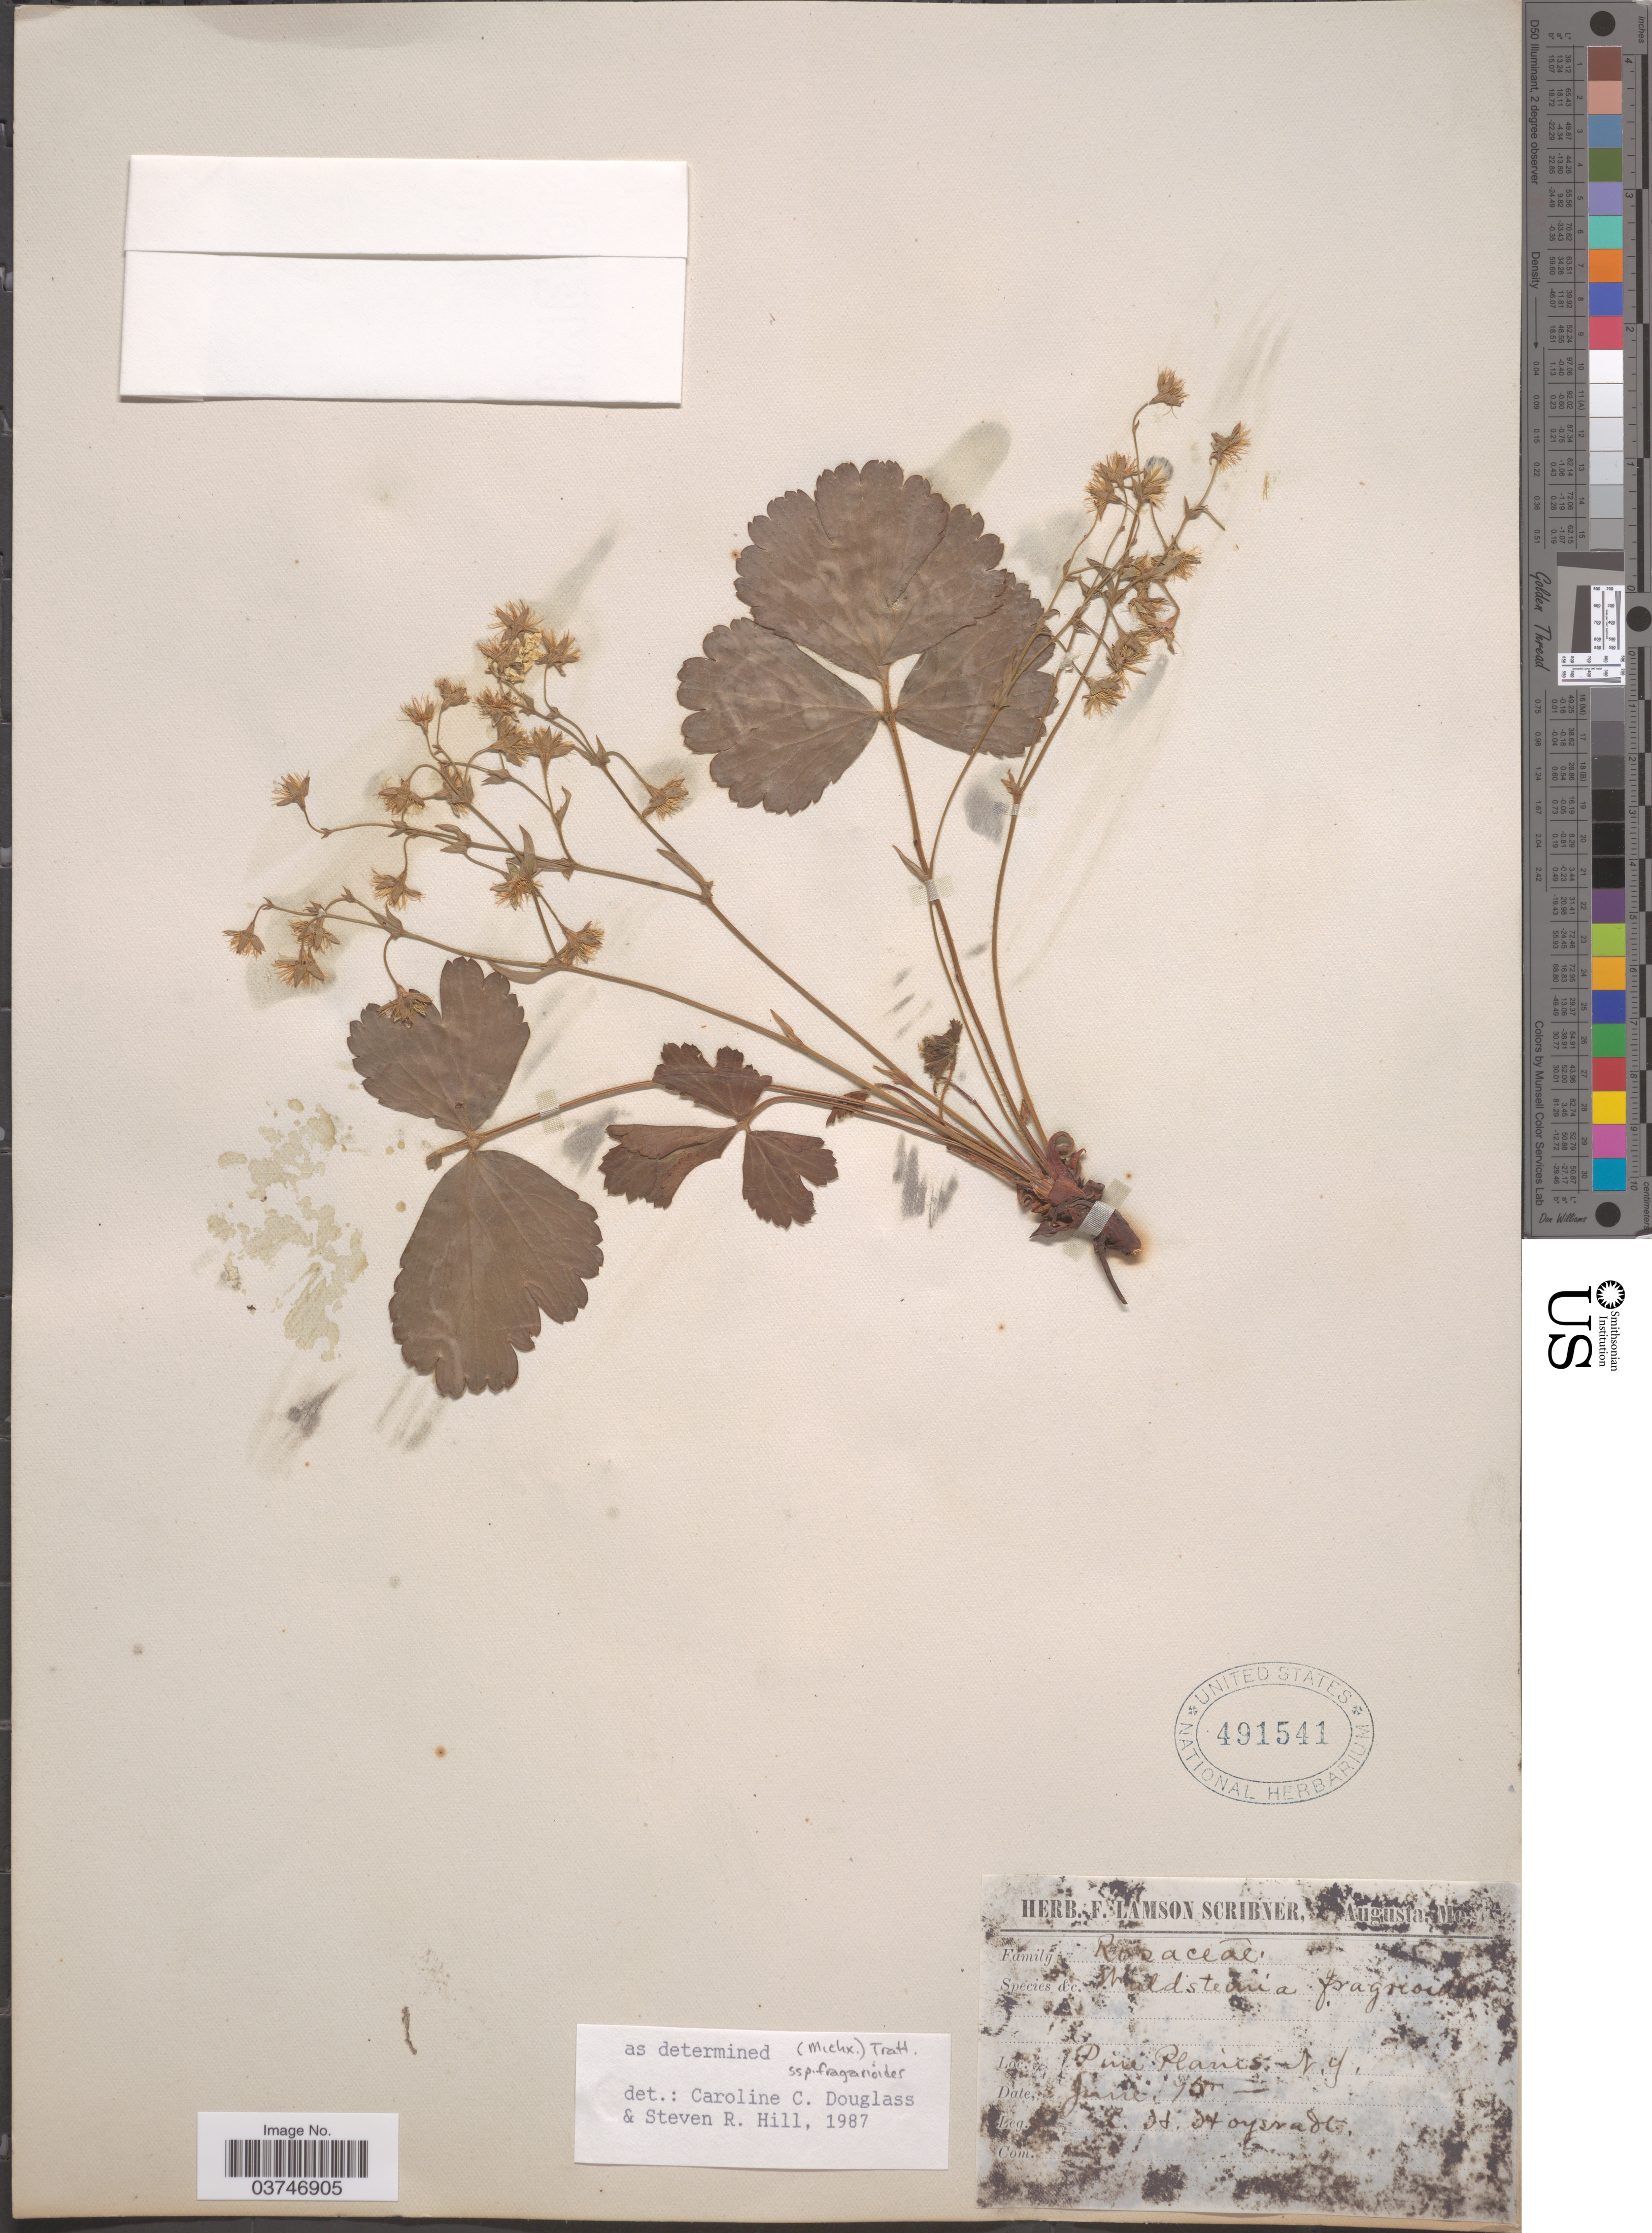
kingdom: Plantae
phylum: Tracheophyta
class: Magnoliopsida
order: Rosales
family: Rosaceae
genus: Waldsteinia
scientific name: Waldsteinia fragarioides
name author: (Michx.) Tratt.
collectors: L. Hoysradt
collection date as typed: Transcribed d/m/y: /6/75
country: United States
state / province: New York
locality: Pine Plains.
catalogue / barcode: US 491541